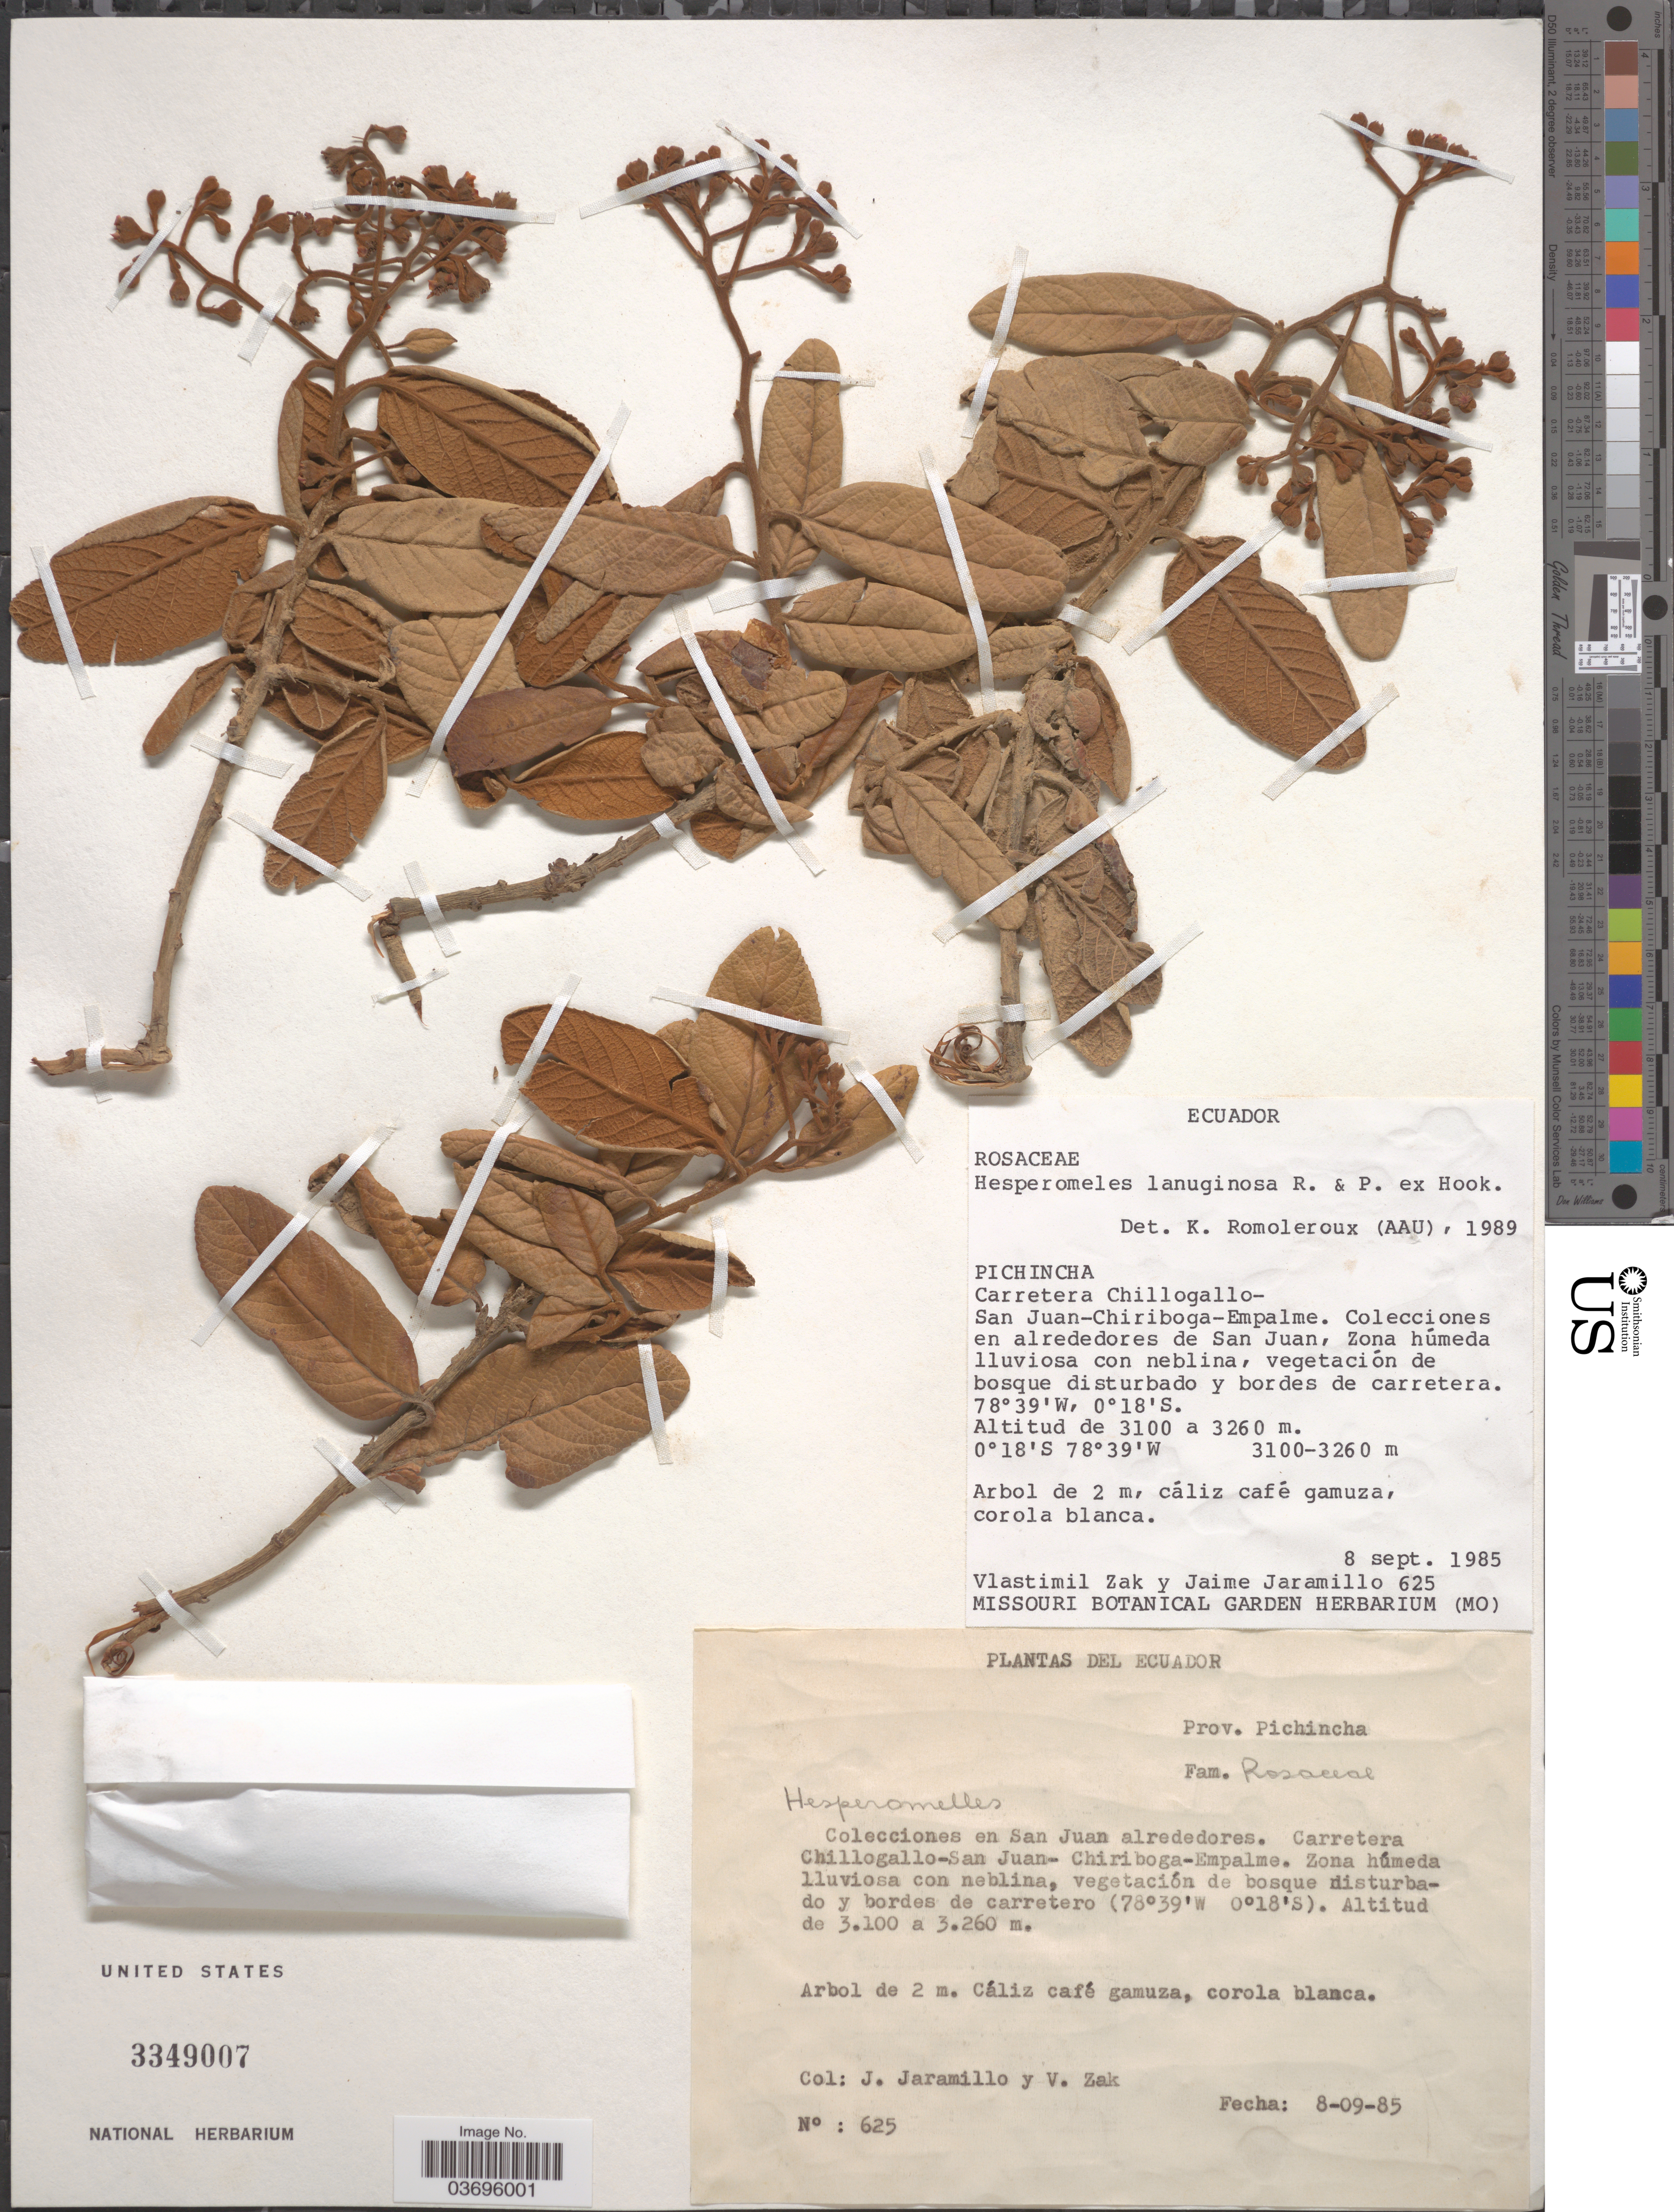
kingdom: Plantae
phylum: Tracheophyta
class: Magnoliopsida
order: Rosales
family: Rosaceae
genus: Hesperomeles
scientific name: Hesperomeles ferruginea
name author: (Juss. ex Pers.) Benth.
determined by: Romoleroux, K.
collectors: V. Zak & J. Jaramillo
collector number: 625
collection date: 1985-09-08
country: Ecuador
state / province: Pichincha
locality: Carretera Chillogallo-San Juan-Chiriboga-Empalme. En alrededores de San Juan, Zona húmeda lluviosa con neblina.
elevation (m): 3100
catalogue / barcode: US 3349007